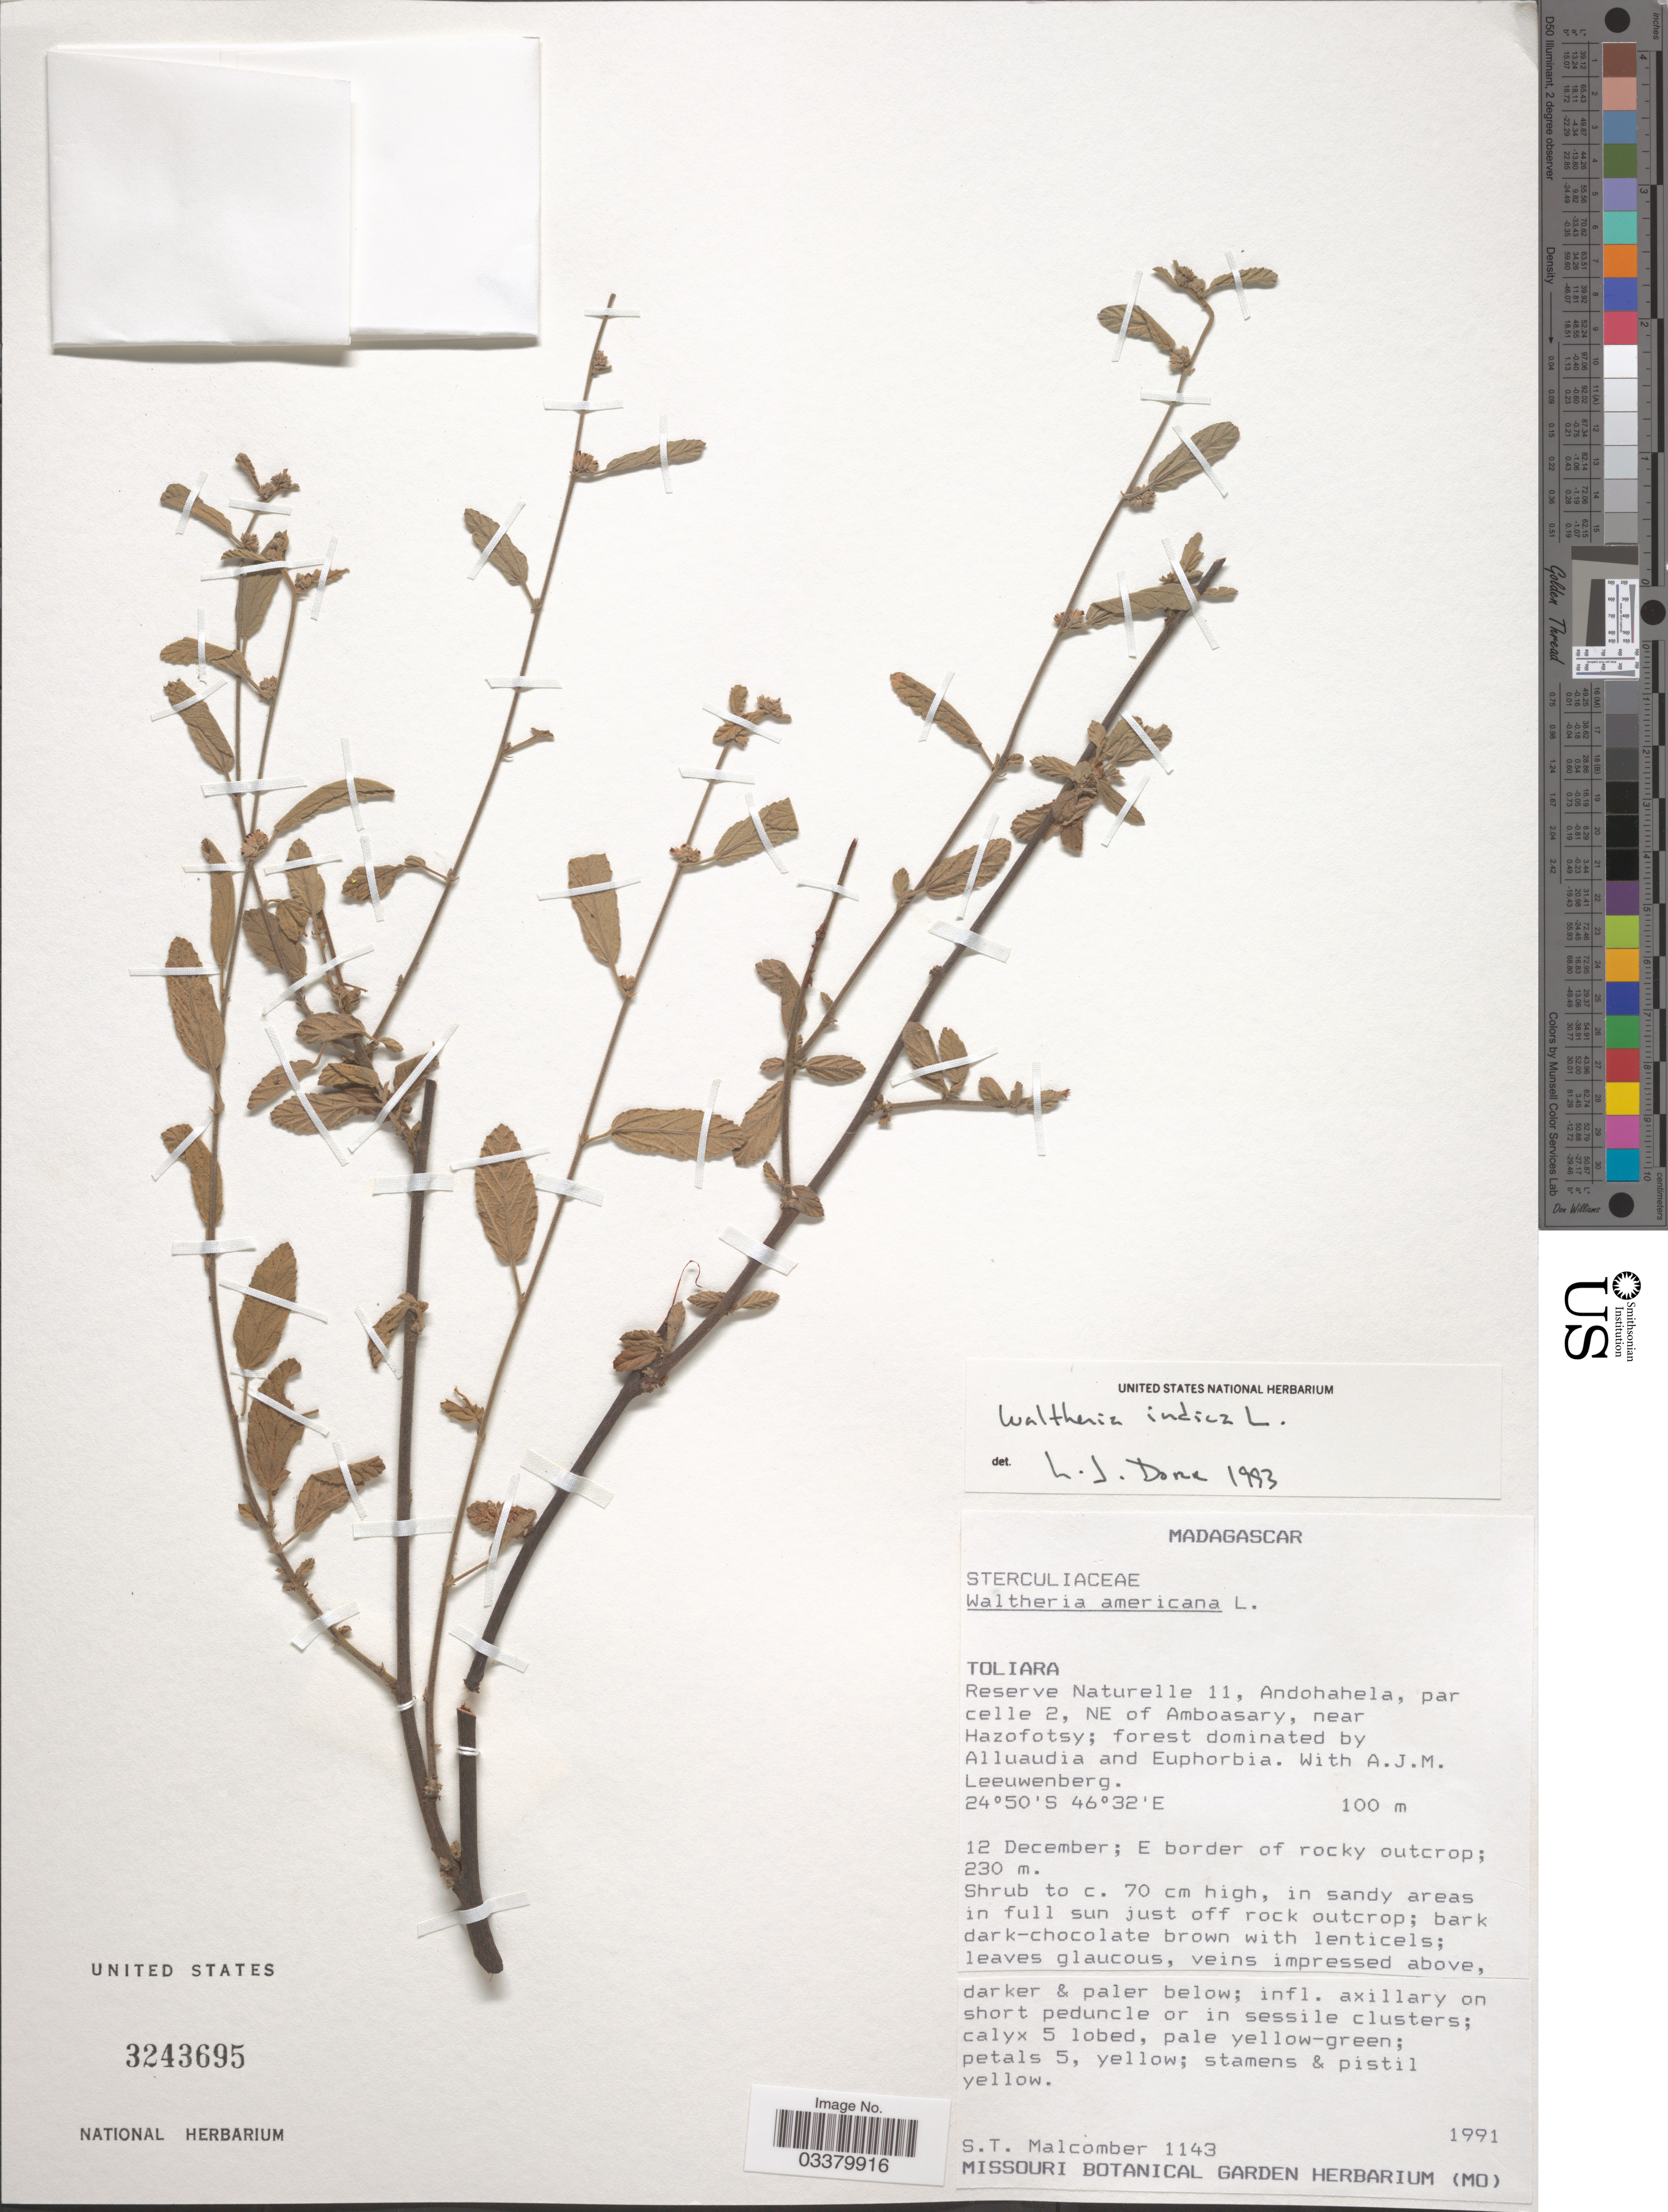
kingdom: Plantae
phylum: Tracheophyta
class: Magnoliopsida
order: Malvales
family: Malvaceae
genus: Waltheria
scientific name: Waltheria indica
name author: L.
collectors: S. T. Malcomber & A. J. M. Leeuwenberg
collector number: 1143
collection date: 1991-12-12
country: Madagascar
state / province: Anosy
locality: Reserve Naturelle 11, Andohahela, parcelle 2, NE of Amboasary, near Hazofotsy. E border of rocky outcrop.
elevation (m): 100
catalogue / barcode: US 3243695